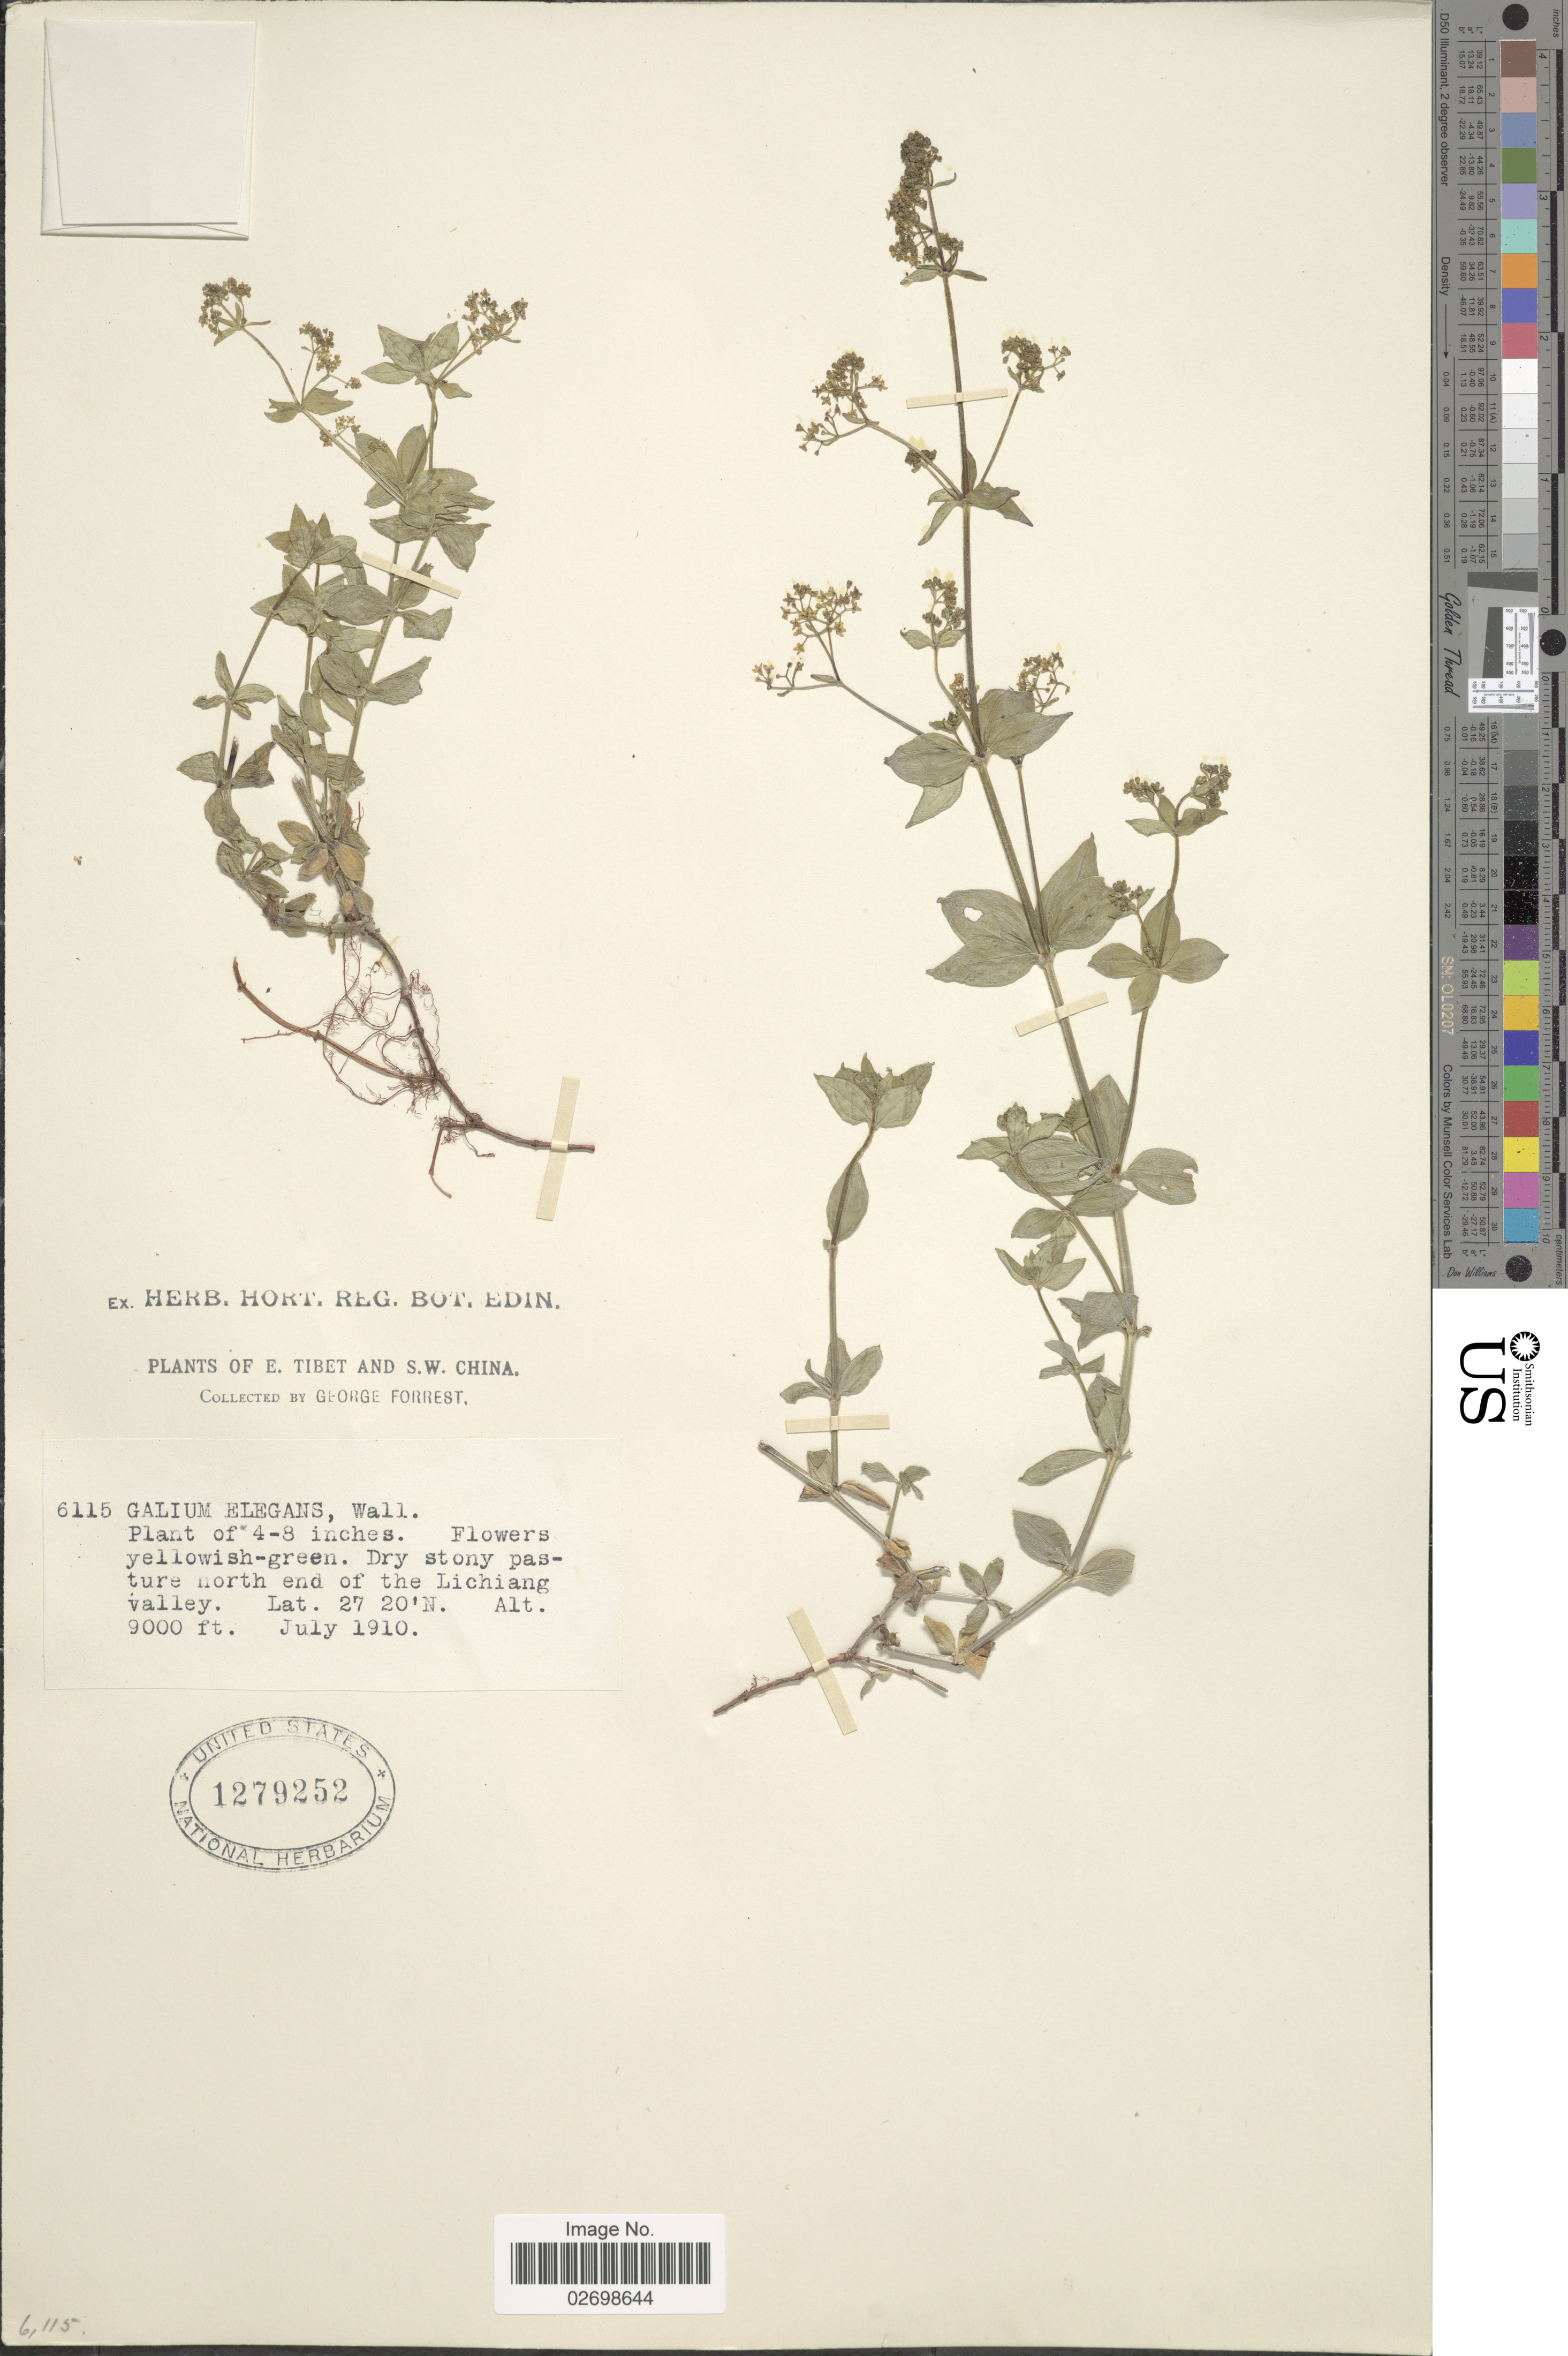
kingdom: Plantae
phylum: Tracheophyta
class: Magnoliopsida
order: Gentianales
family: Rubiaceae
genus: Galium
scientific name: Galium elegans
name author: Wall.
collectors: G. Forrest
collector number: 6115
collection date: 1910-07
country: China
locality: E. Tibet and S.W. China, north end of the Lichiang valley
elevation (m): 2743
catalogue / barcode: US 1279252